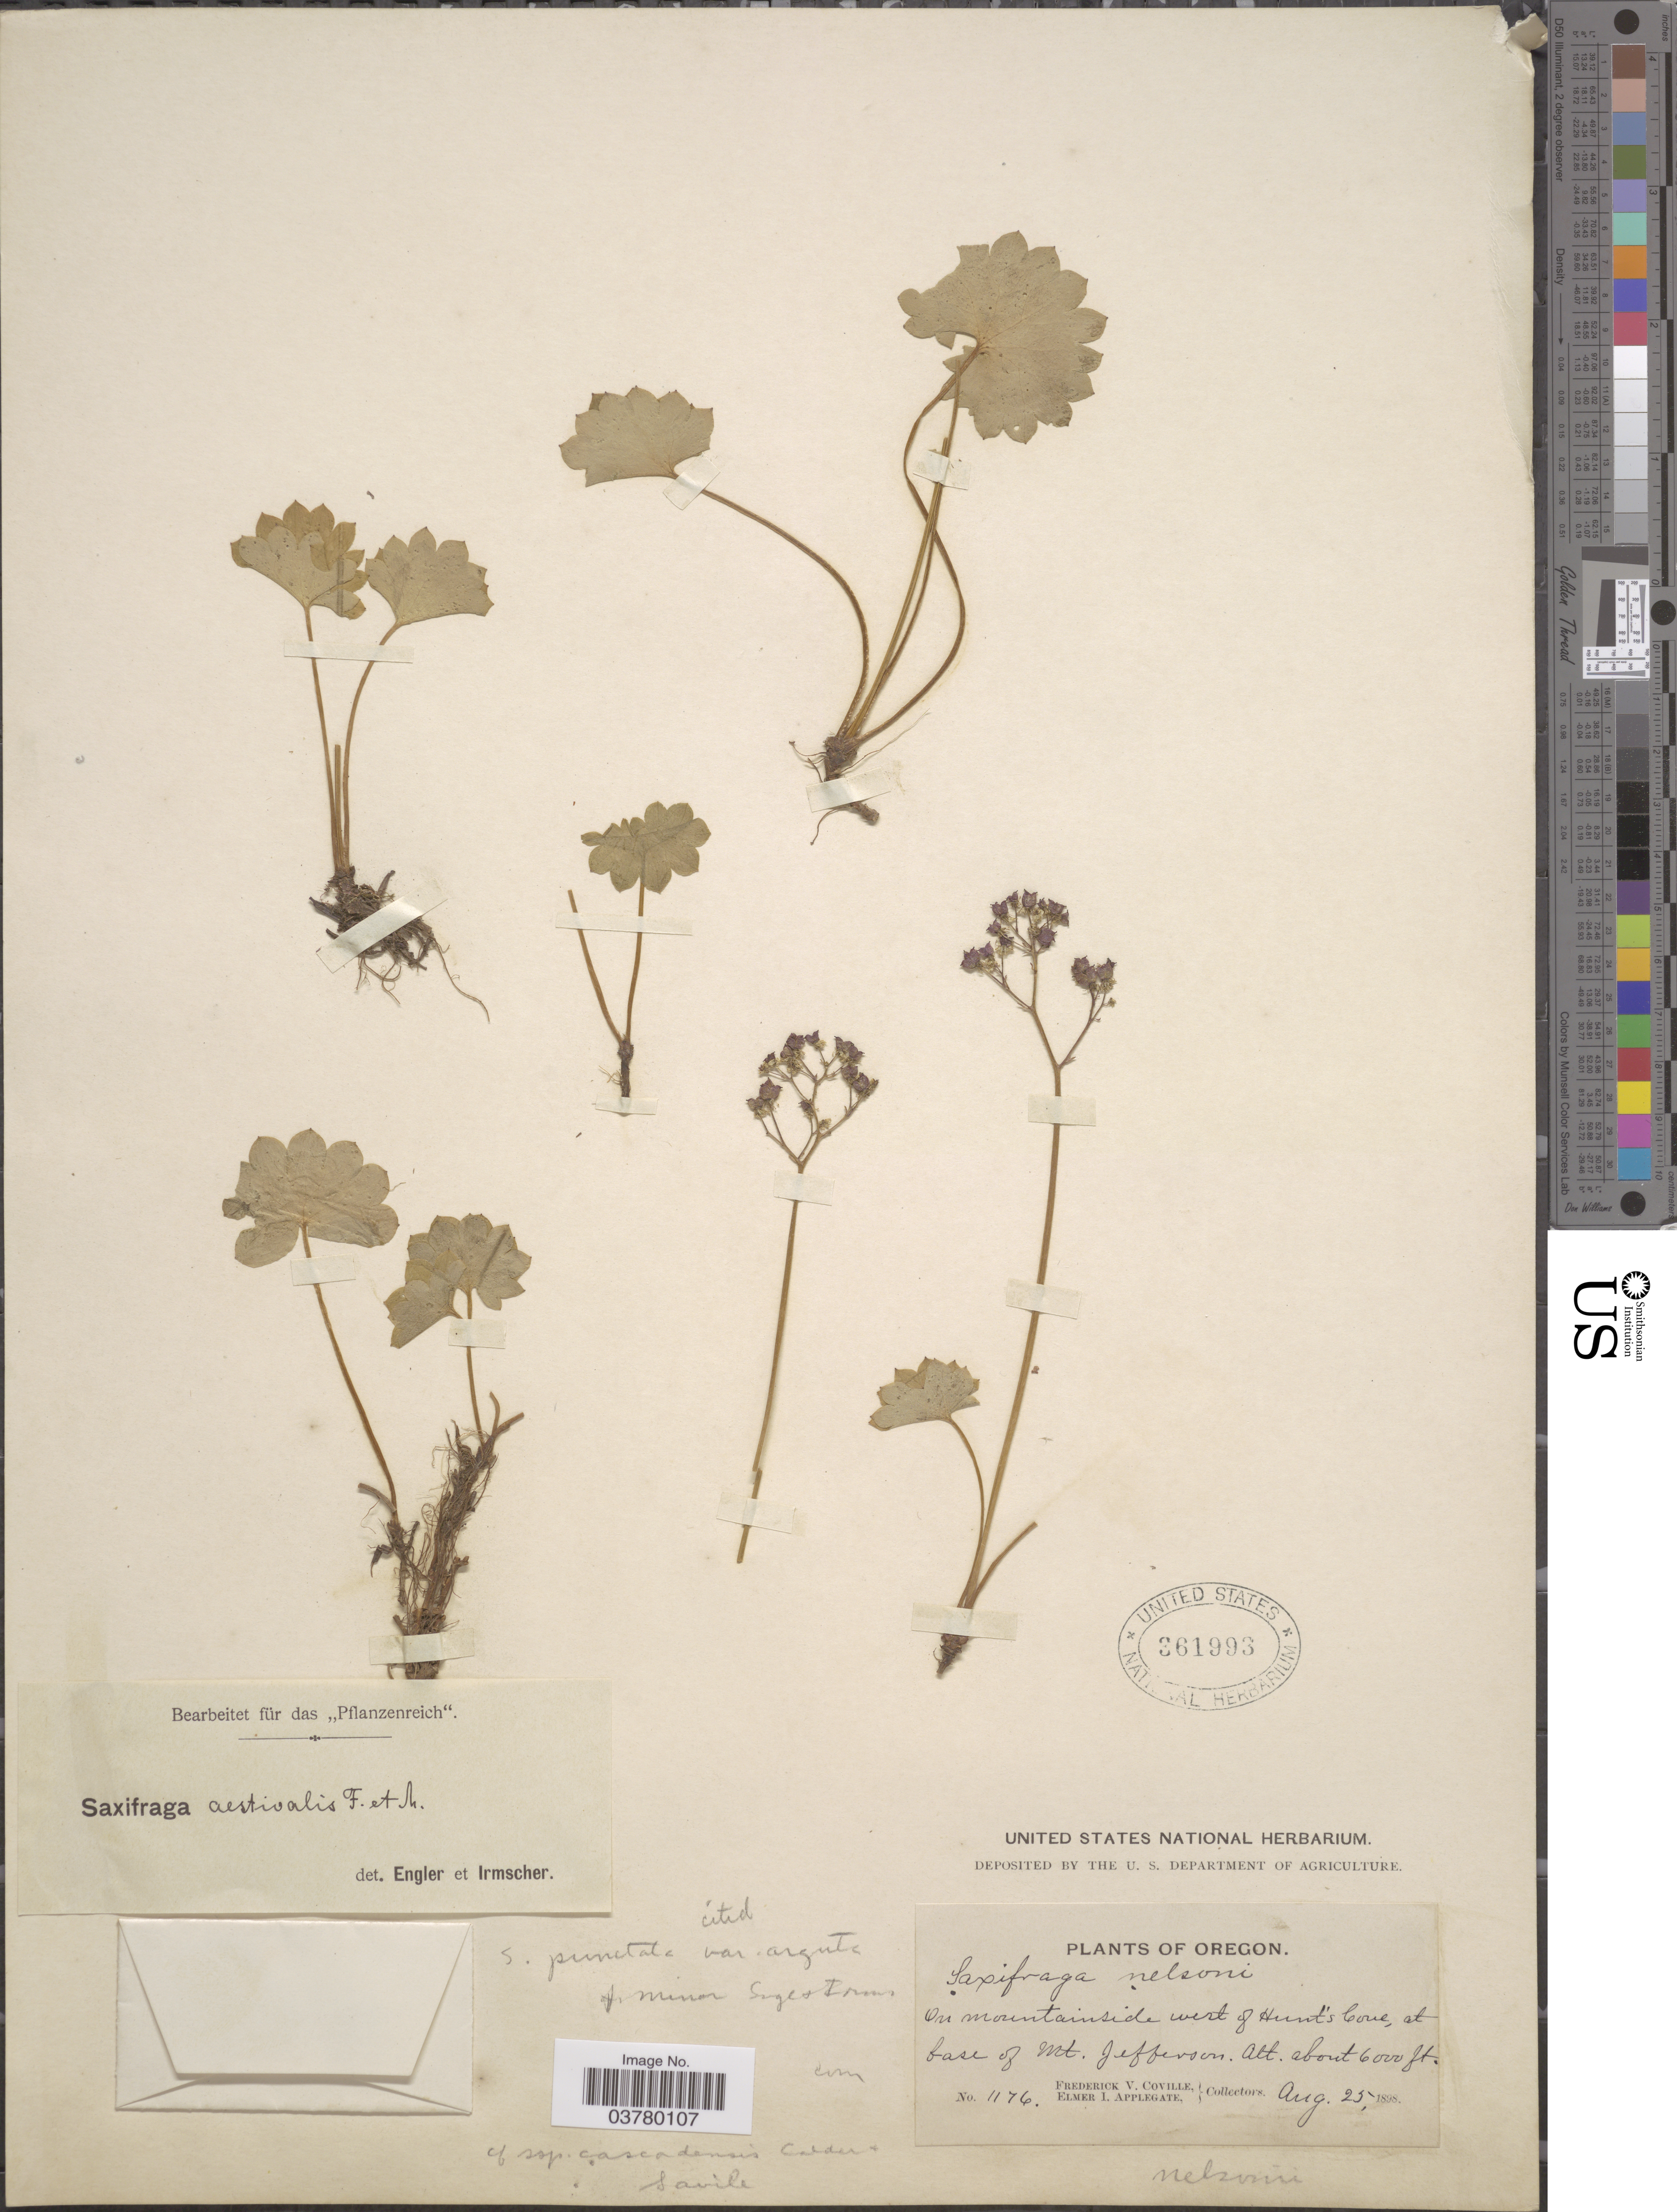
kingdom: Plantae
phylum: Tracheophyta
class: Magnoliopsida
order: Saxifragales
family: Saxifragaceae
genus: Micranthes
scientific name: Micranthes nelsoniana var. cascadensis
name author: (Calder & Savile) Gornall & H. Ohba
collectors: F. V. Coville & E. I. Applegate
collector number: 1176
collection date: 1898-08-25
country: United States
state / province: Oregon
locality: On mountainside west of Hunt's Cove, at base of Mt. Jefferson.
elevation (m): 1829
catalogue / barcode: US 361993